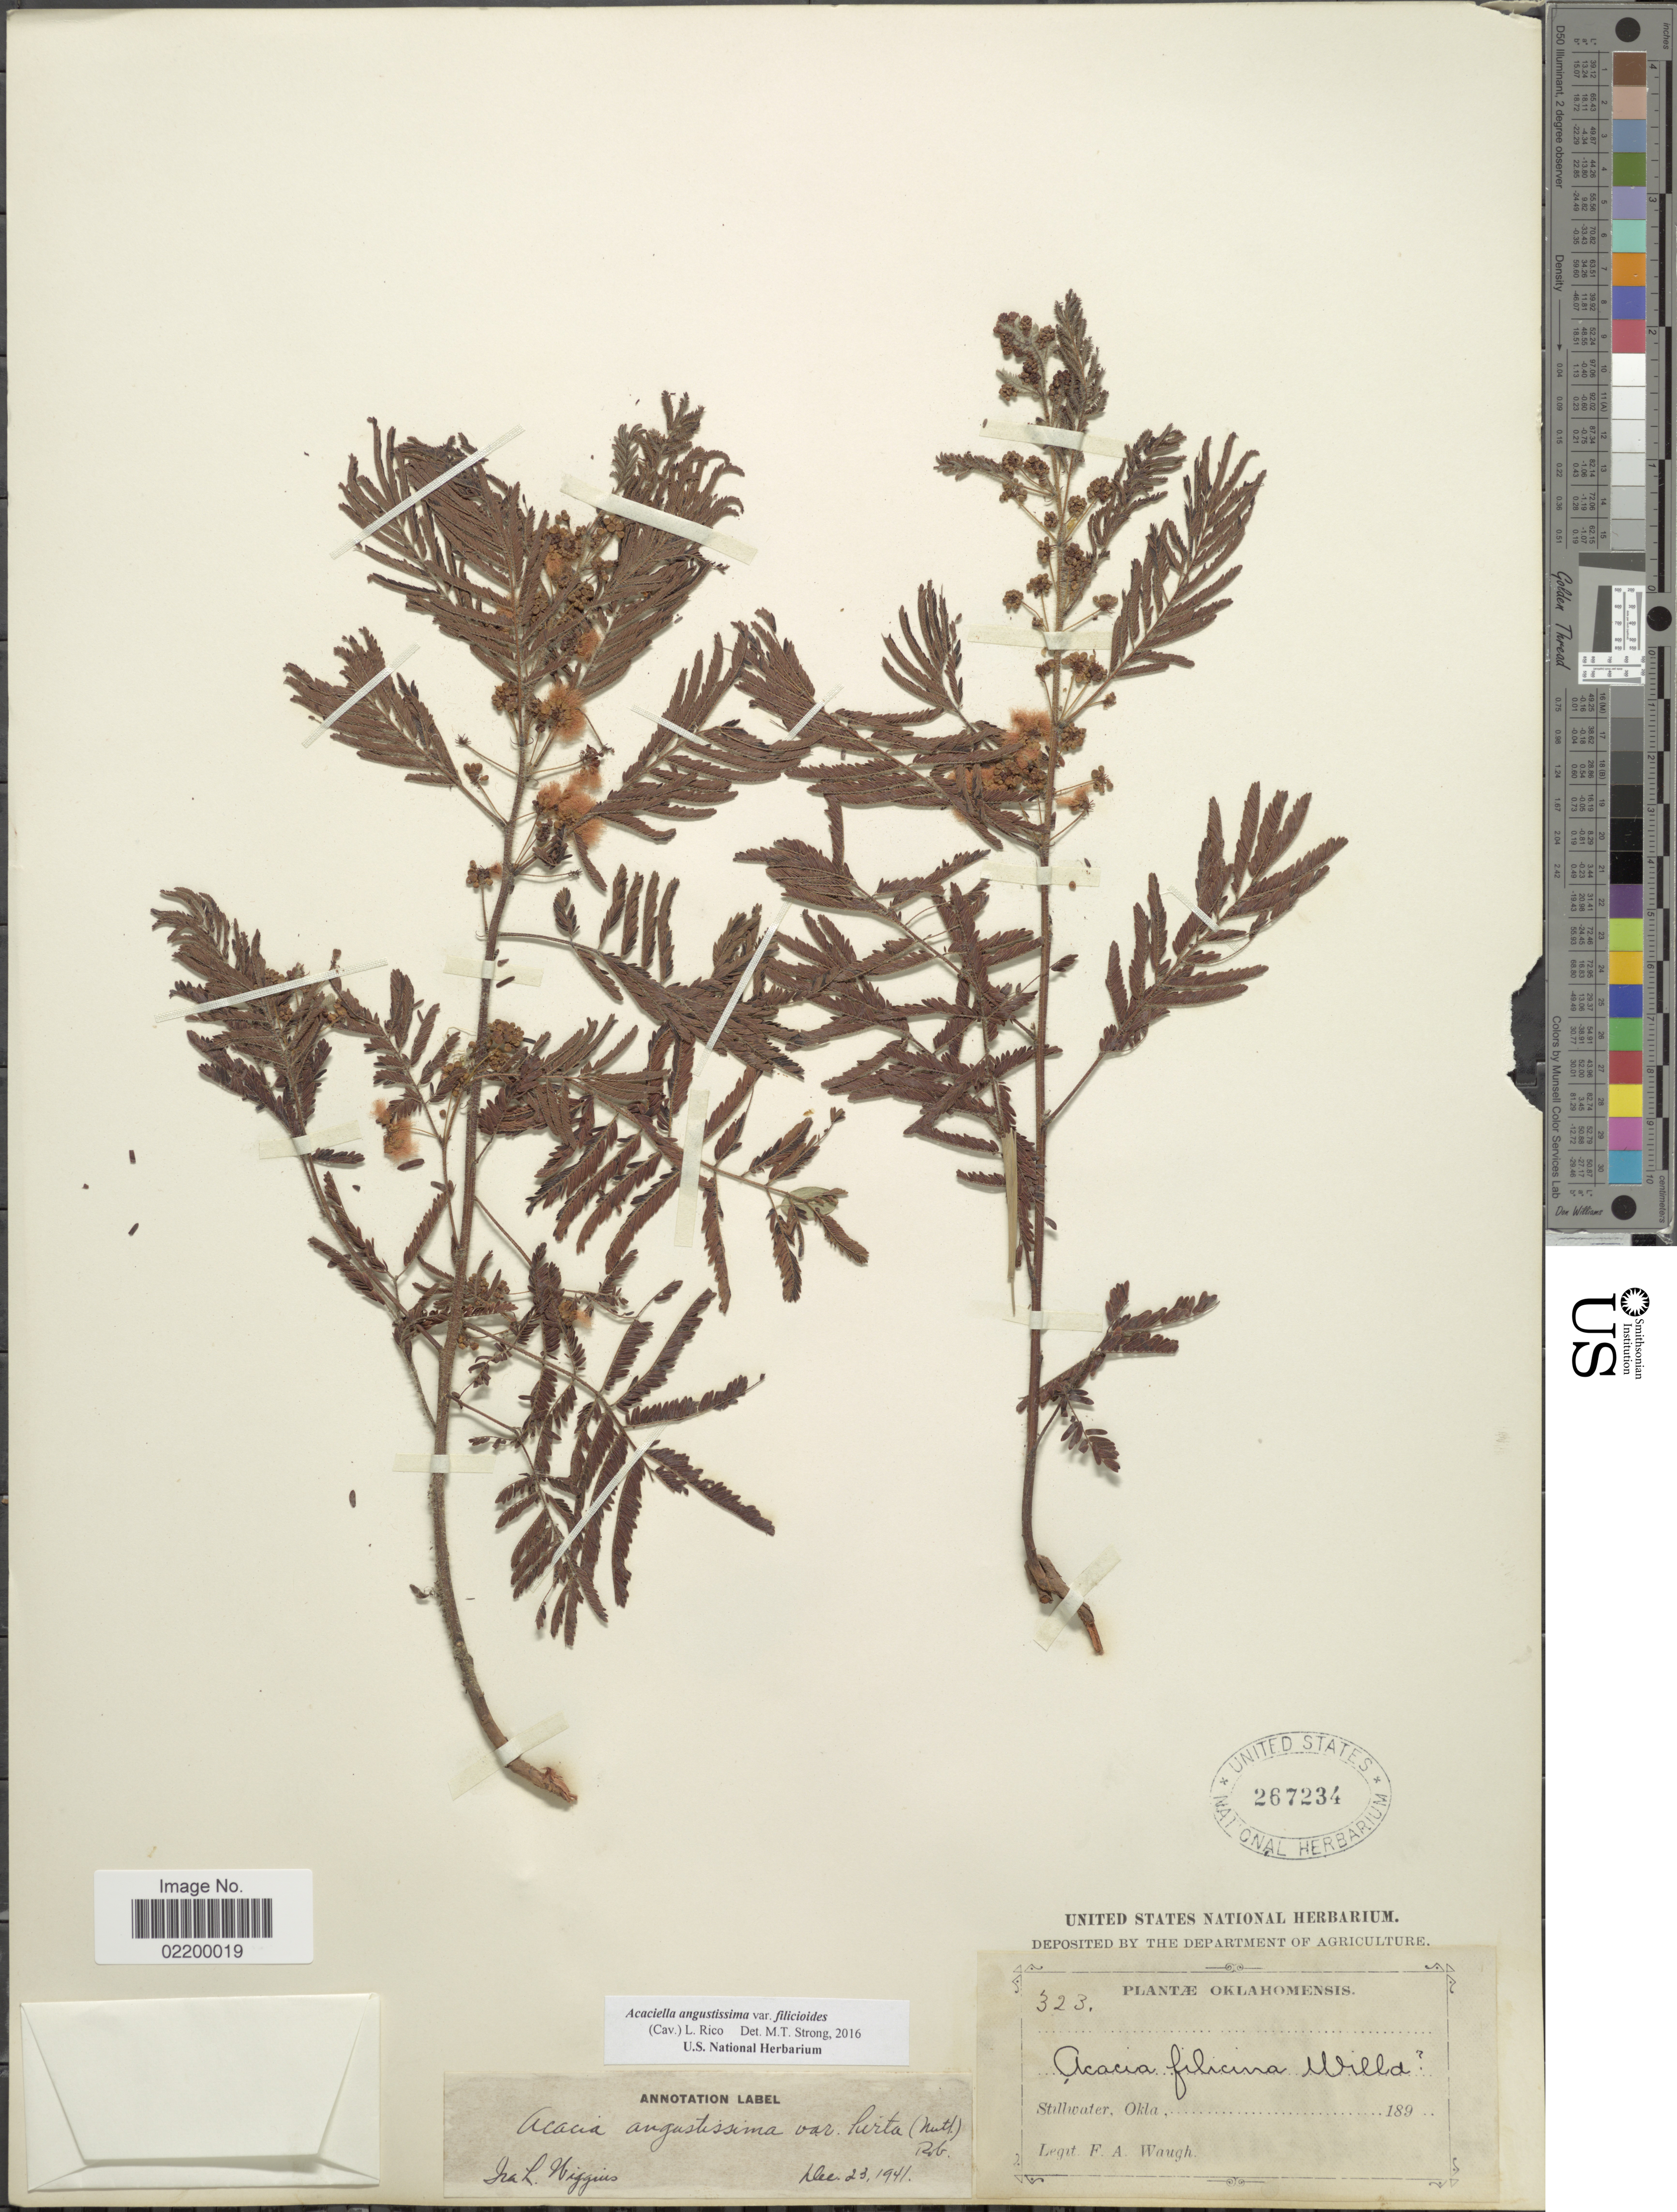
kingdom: Plantae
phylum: Tracheophyta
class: Magnoliopsida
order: Fabales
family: Fabaceae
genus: Acaciella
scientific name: Acaciella angustissima var. filicioides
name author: (Cav.) L. Rico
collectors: F. Waugh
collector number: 323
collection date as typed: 189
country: United States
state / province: Oklahoma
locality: Stillwater, Okla.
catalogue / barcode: US 267234